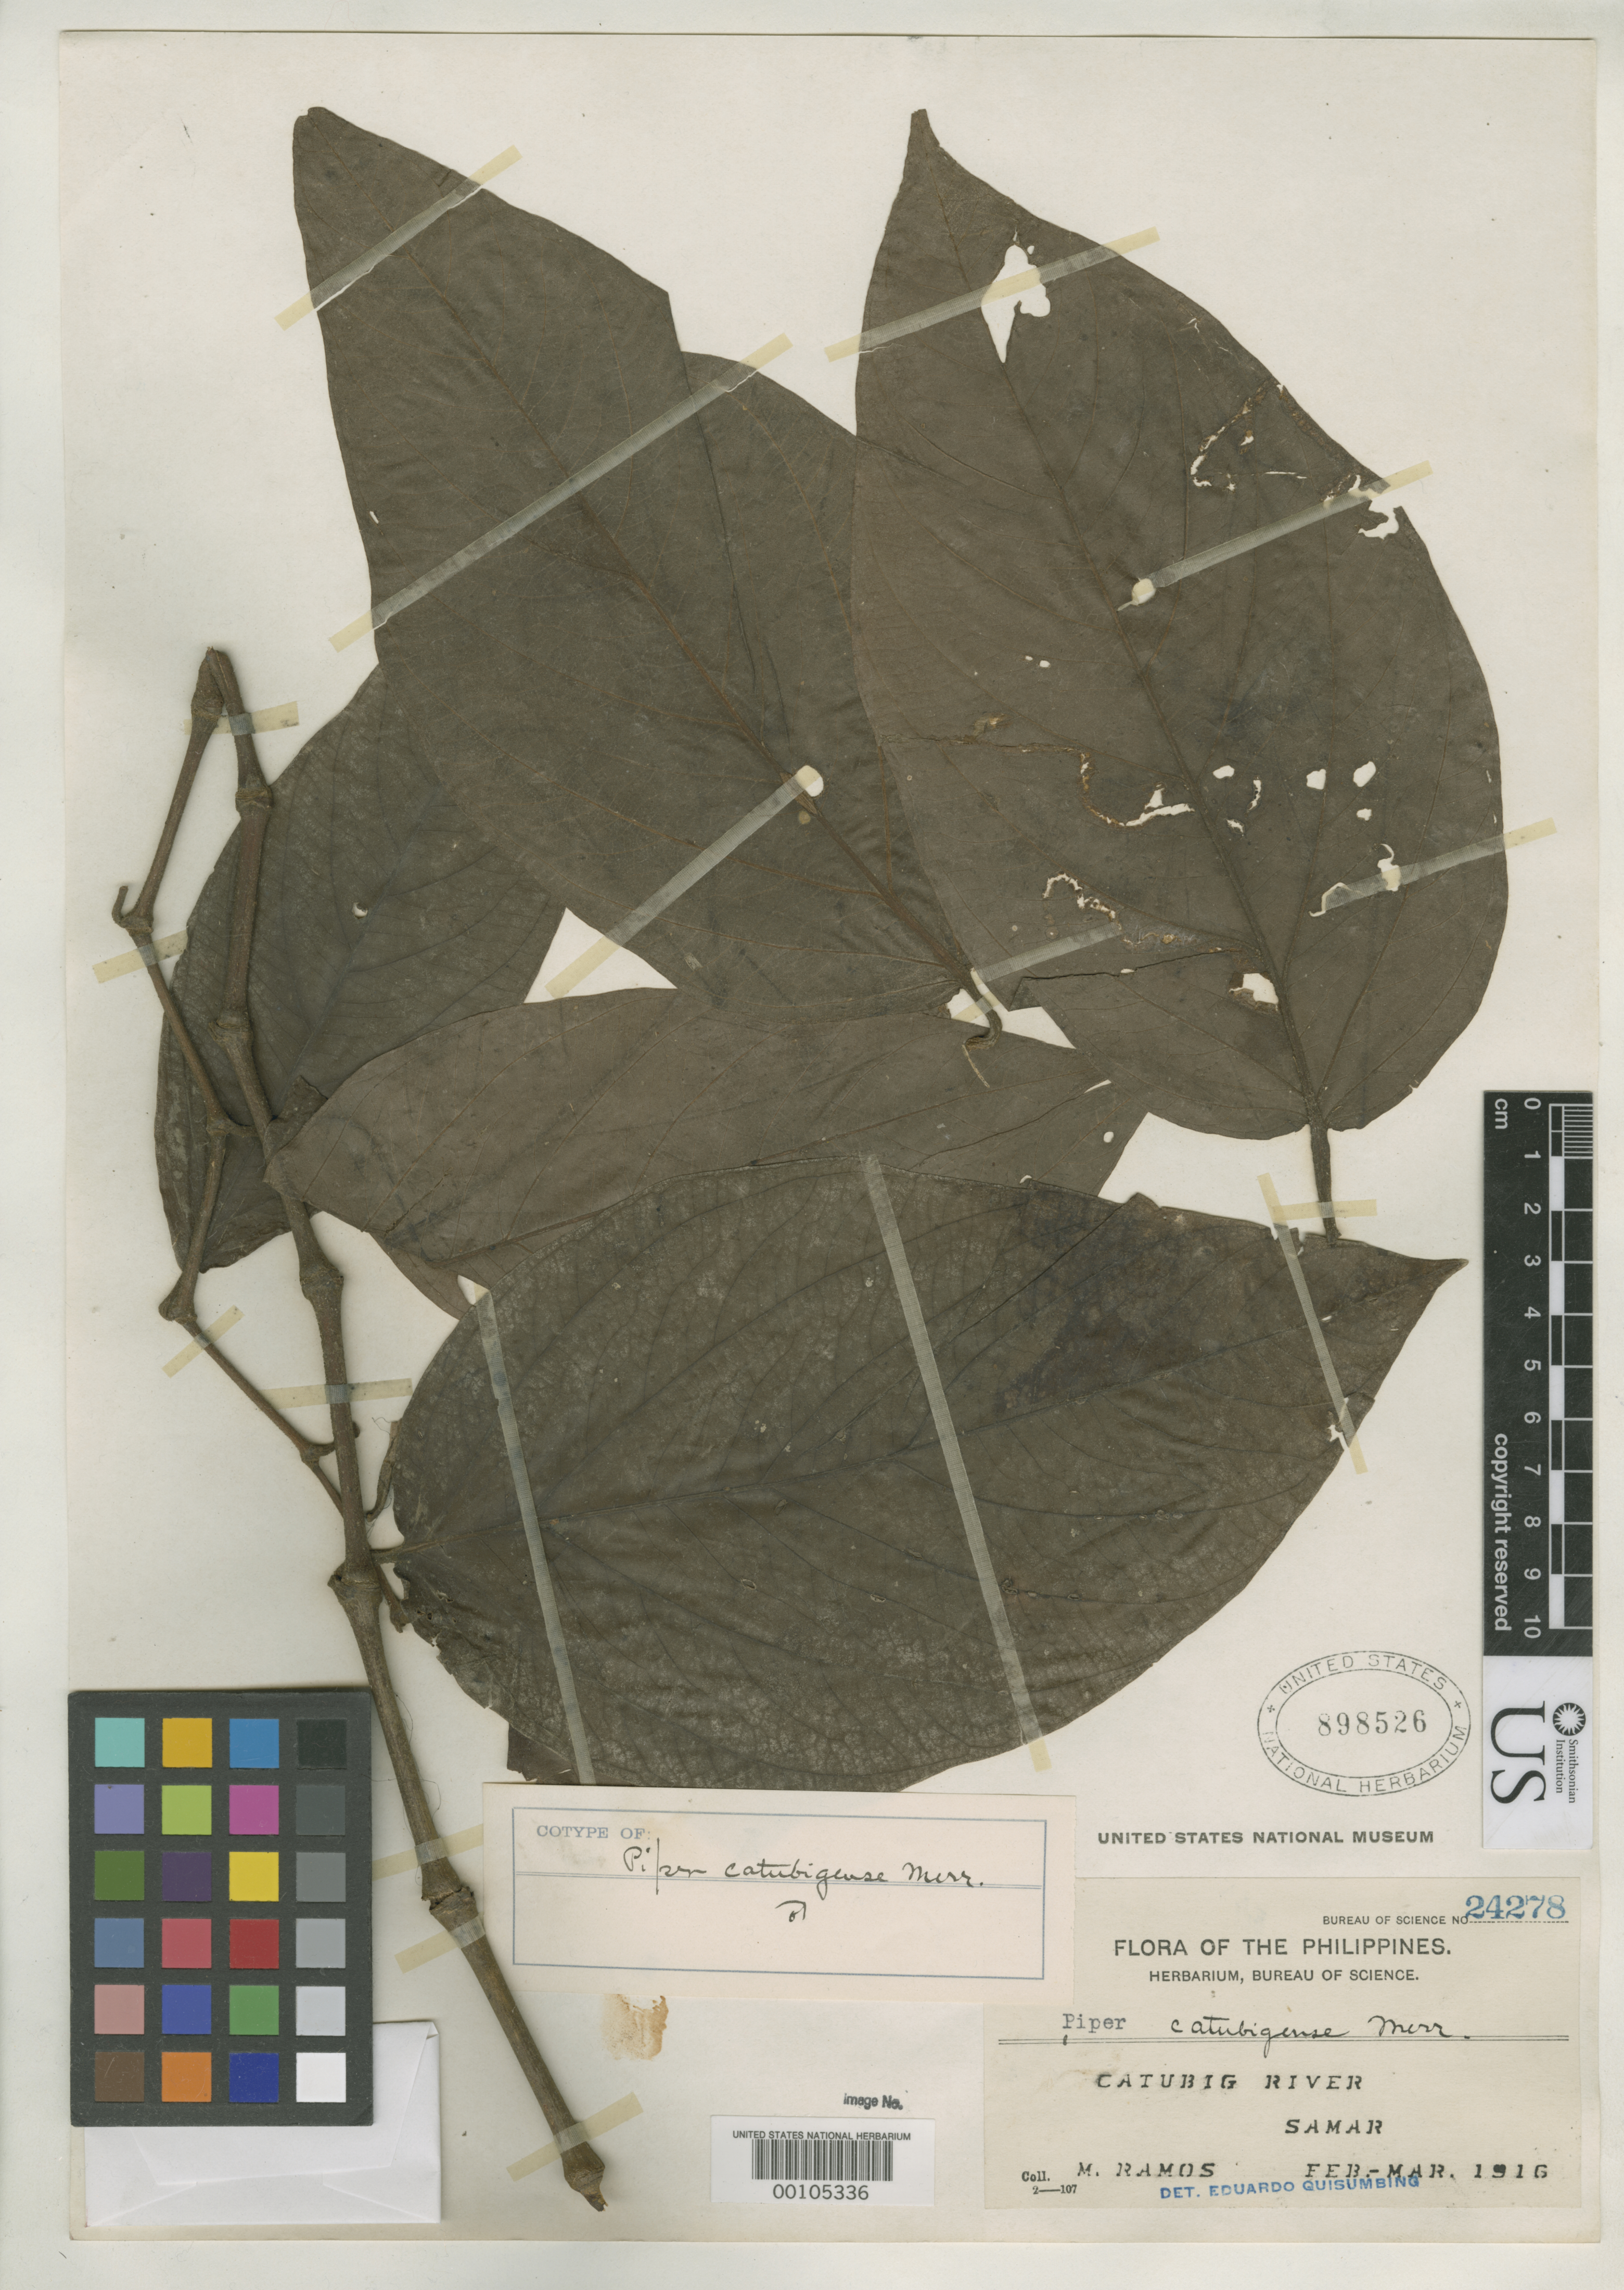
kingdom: Plantae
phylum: Tracheophyta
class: Magnoliopsida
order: Piperales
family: Piperaceae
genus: Piper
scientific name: Piper catubigense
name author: Merr.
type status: Isotype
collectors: M. Ramos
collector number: Bur. Sci. 24278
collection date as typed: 13 Mar 1916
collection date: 1916-03-13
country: Philippines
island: Samar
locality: Catubig River.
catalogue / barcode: US 898526